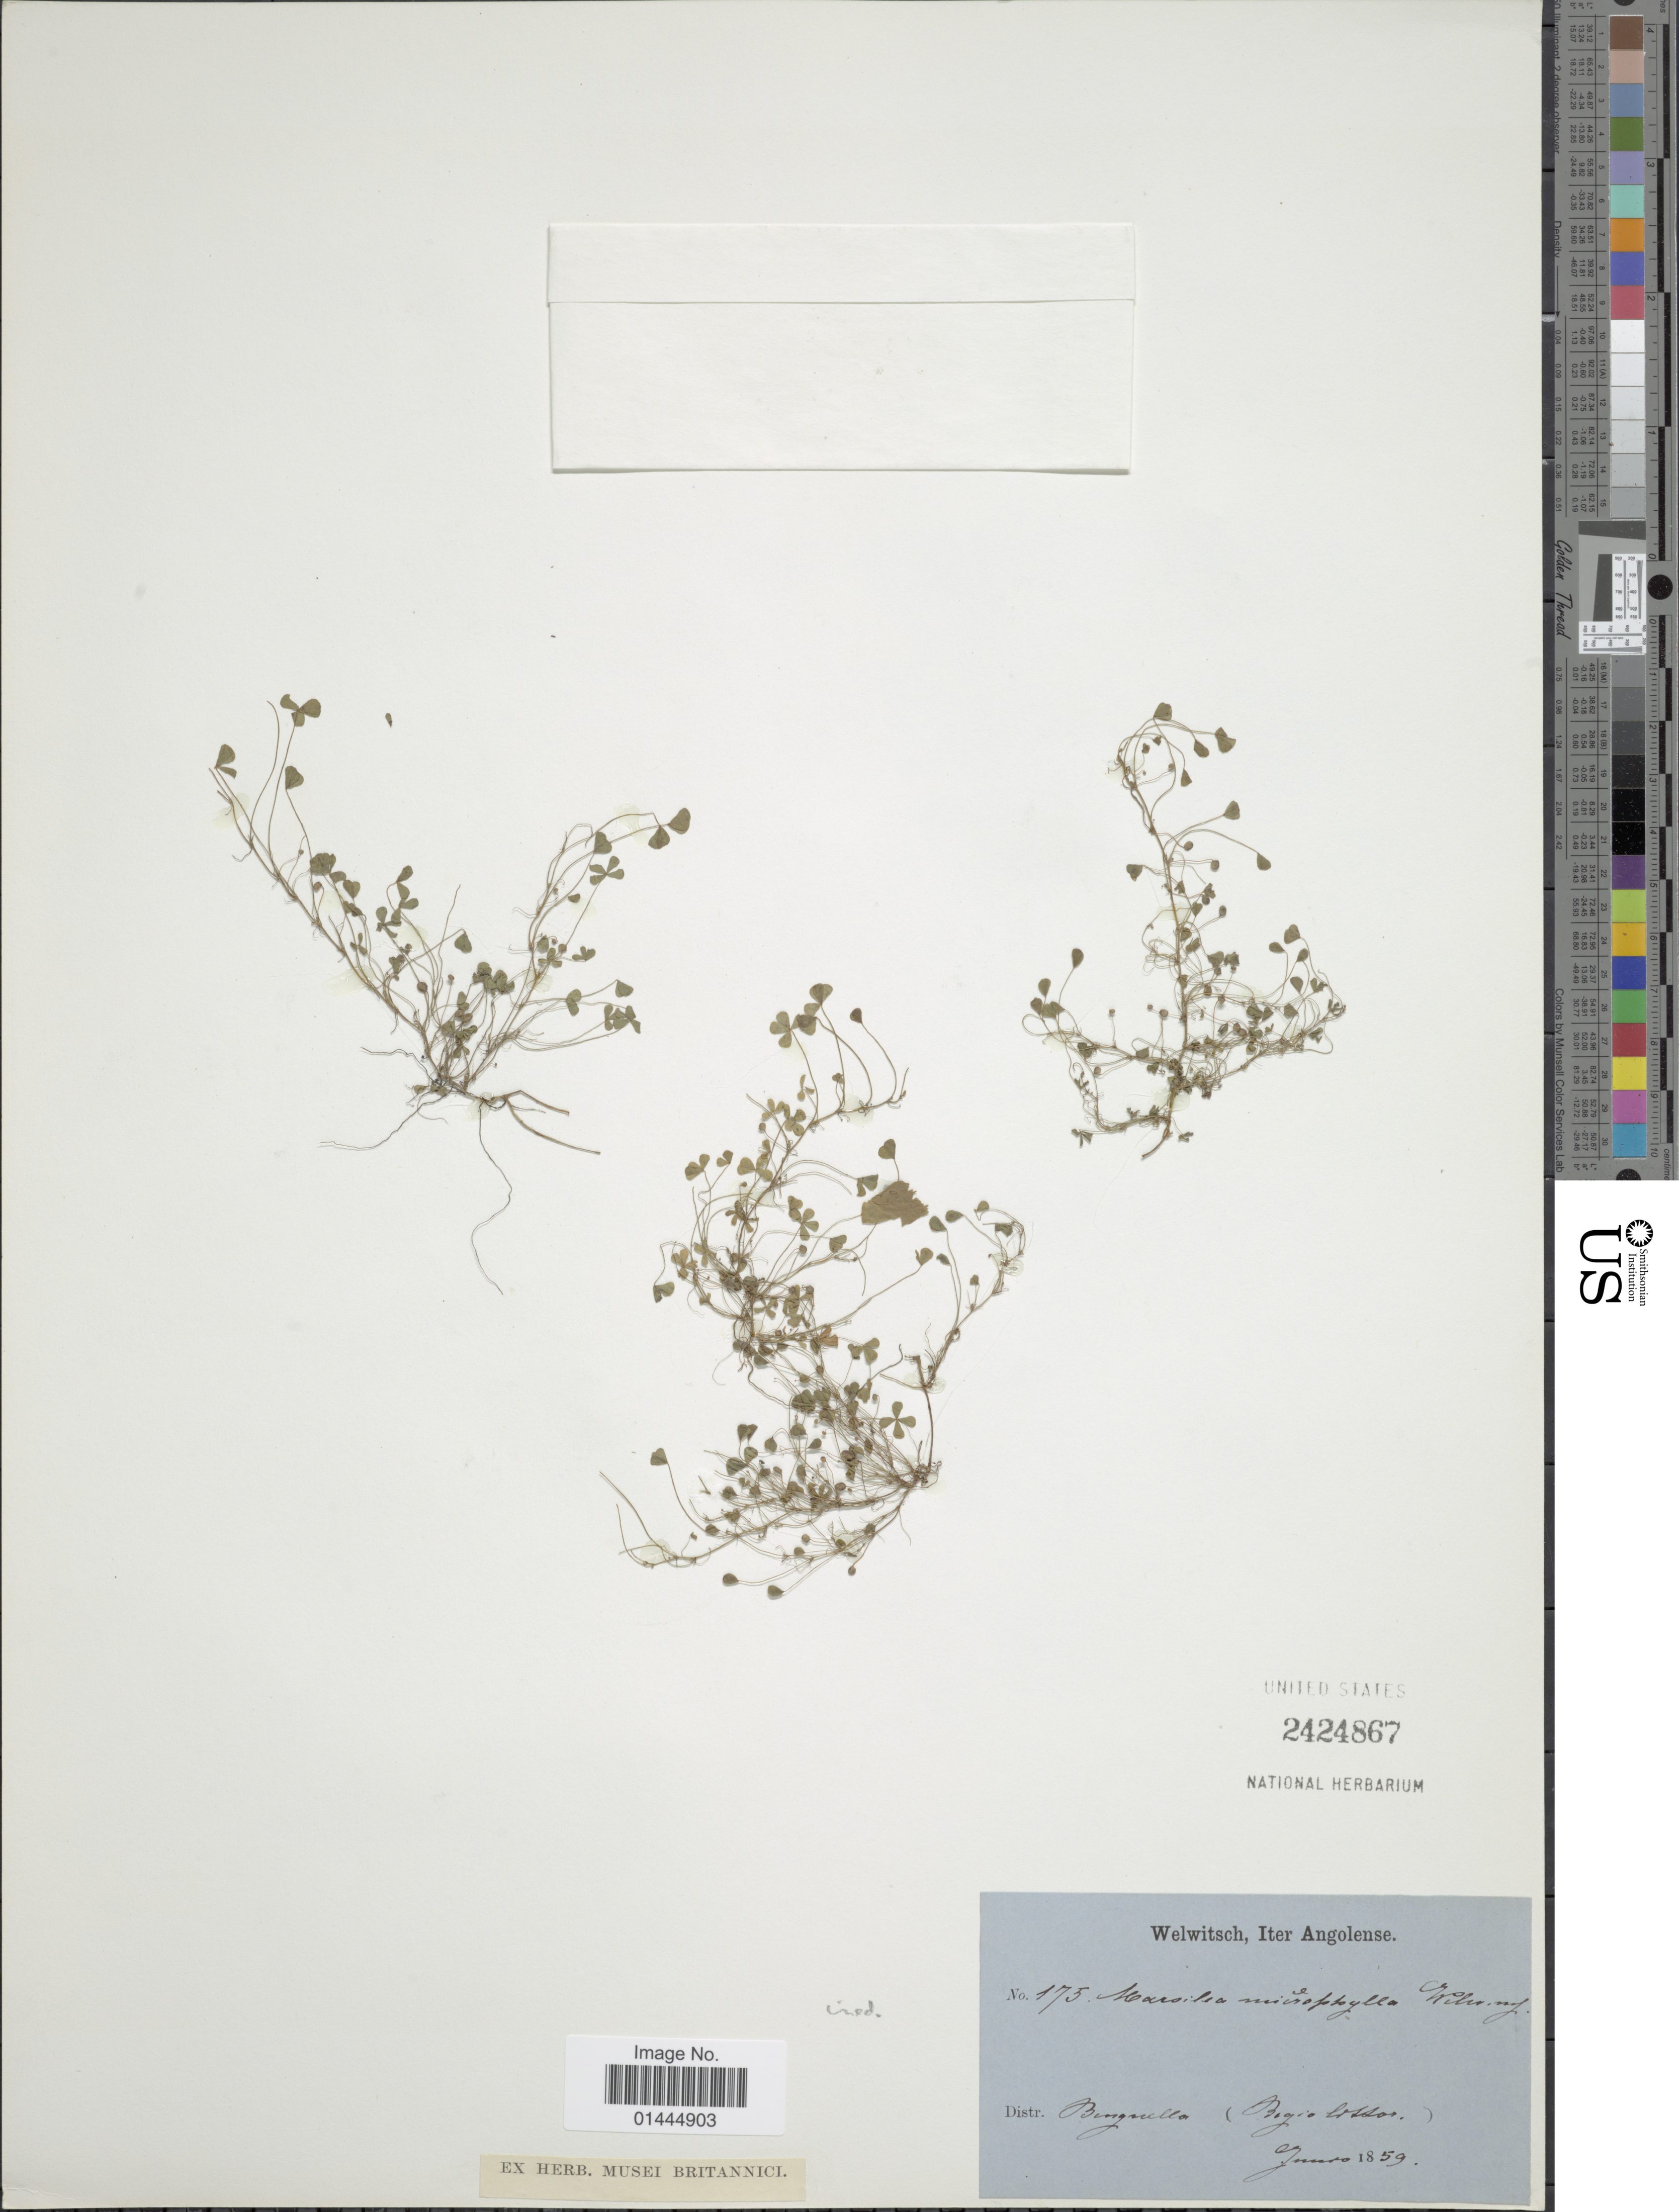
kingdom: Plantae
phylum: Tracheophyta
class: Polypodiopsida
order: Salviniales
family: Marsileaceae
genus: Marsilea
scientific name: Marsilea sp.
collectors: -. Welwitsch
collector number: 175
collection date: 1859-06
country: Angola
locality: Iter Angolense, Distr. Benguella (Regio lessos). [interpreted]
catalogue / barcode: US 2424867